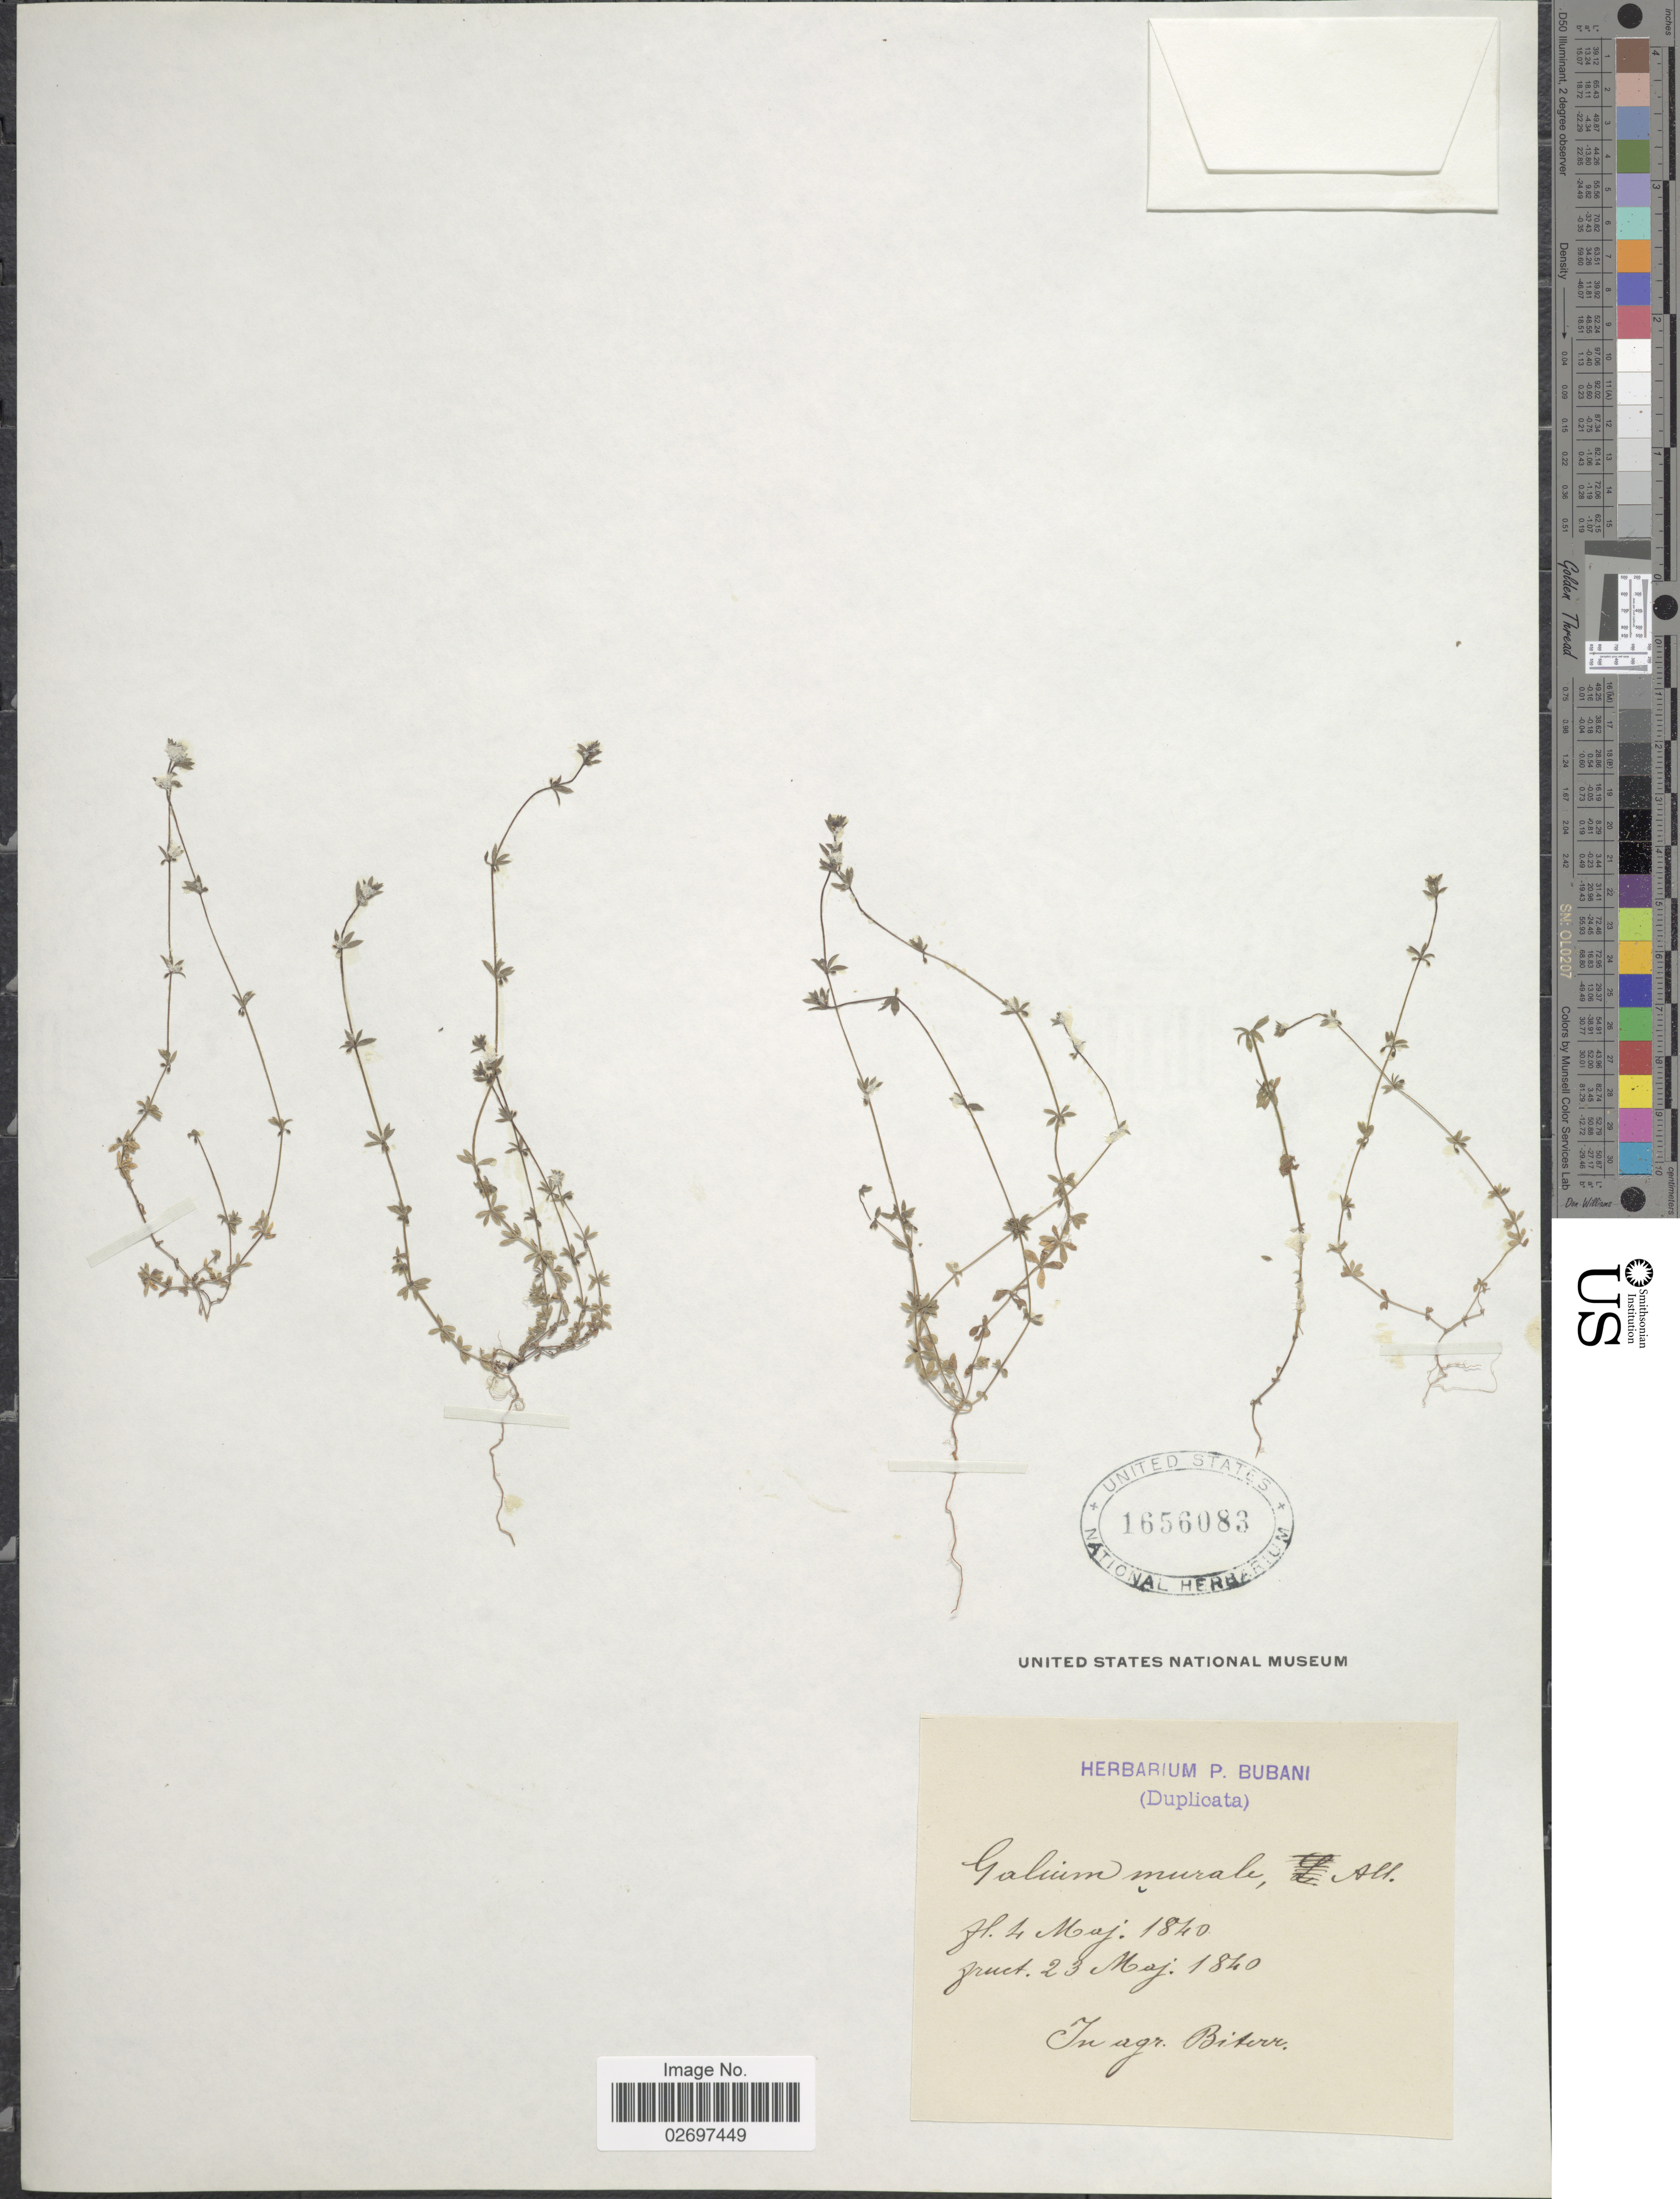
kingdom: Plantae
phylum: Tracheophyta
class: Magnoliopsida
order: Gentianales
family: Rubiaceae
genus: Galium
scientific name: Galium murale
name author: (L.) All.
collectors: ex herb. P. Bubani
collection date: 1840-05-04/1840-05-23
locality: In agr. Biterr.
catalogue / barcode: US 1656083